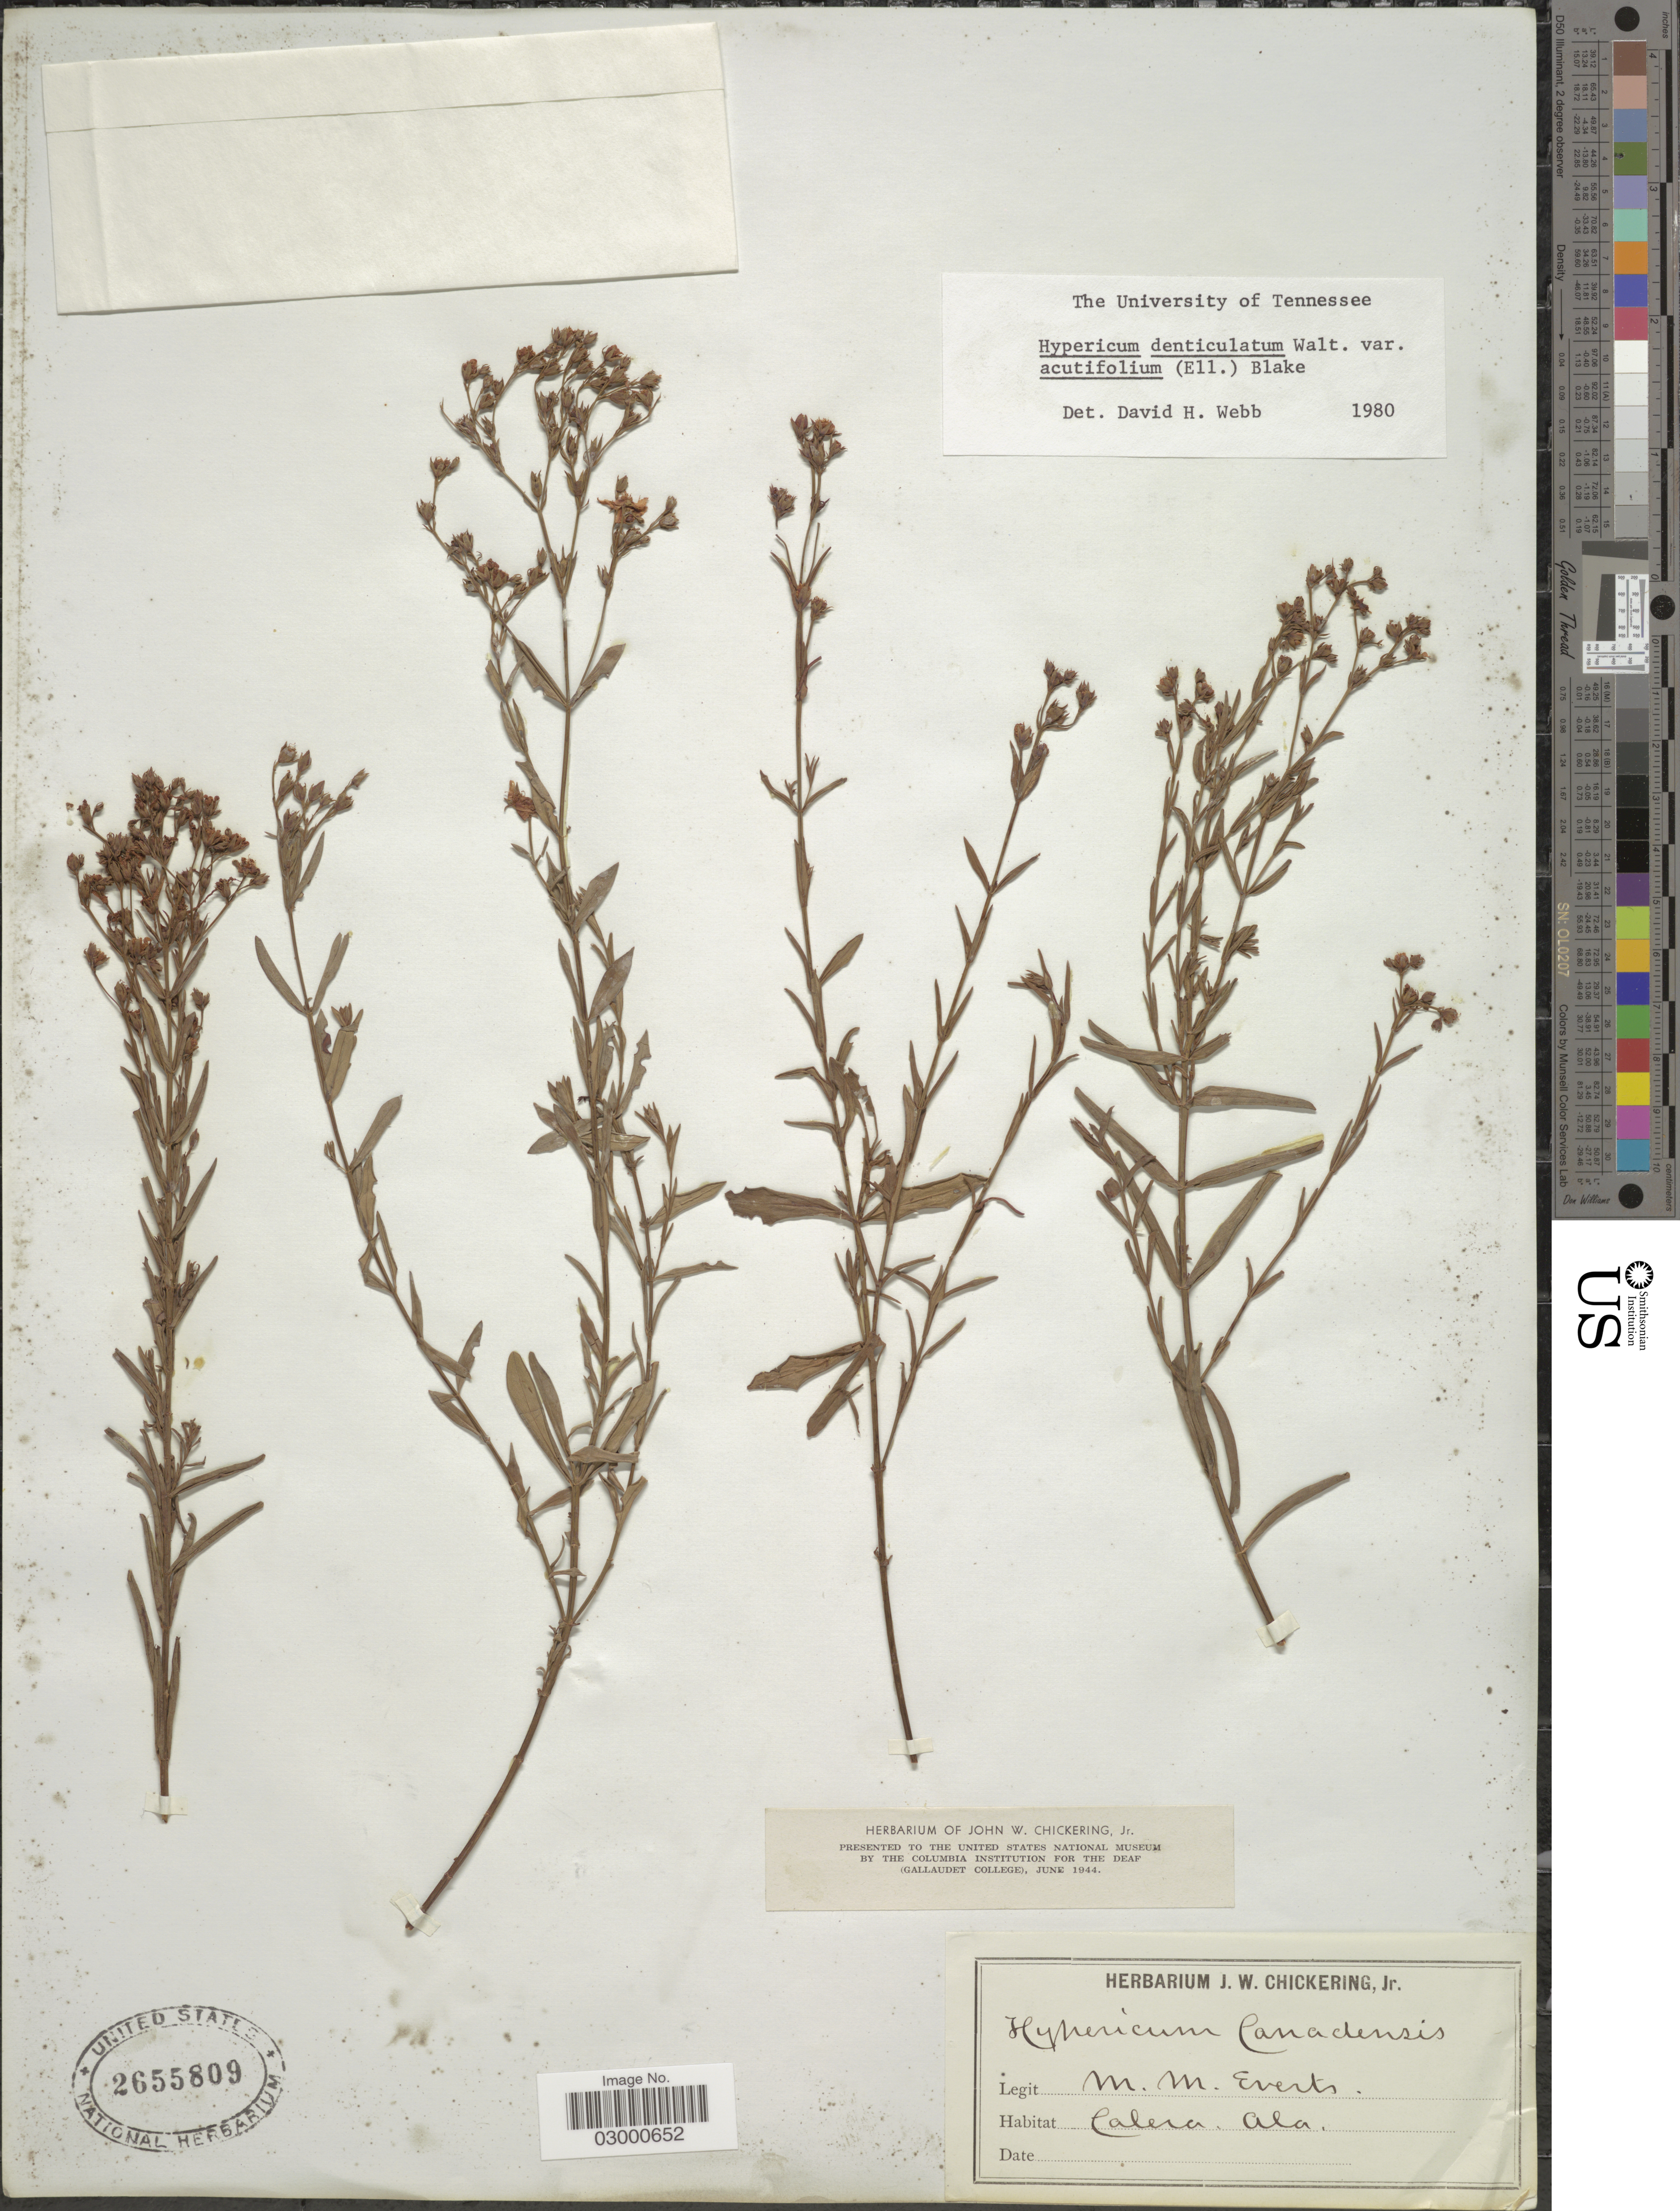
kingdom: Plantae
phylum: Tracheophyta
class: Magnoliopsida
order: Malpighiales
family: Hypericaceae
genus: Hypericum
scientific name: Hypericum denticulatum var. acutifolium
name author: (Elliott) N. Robson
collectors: M. Everts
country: United States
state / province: Alabama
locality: Calera.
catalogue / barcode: US 2655809